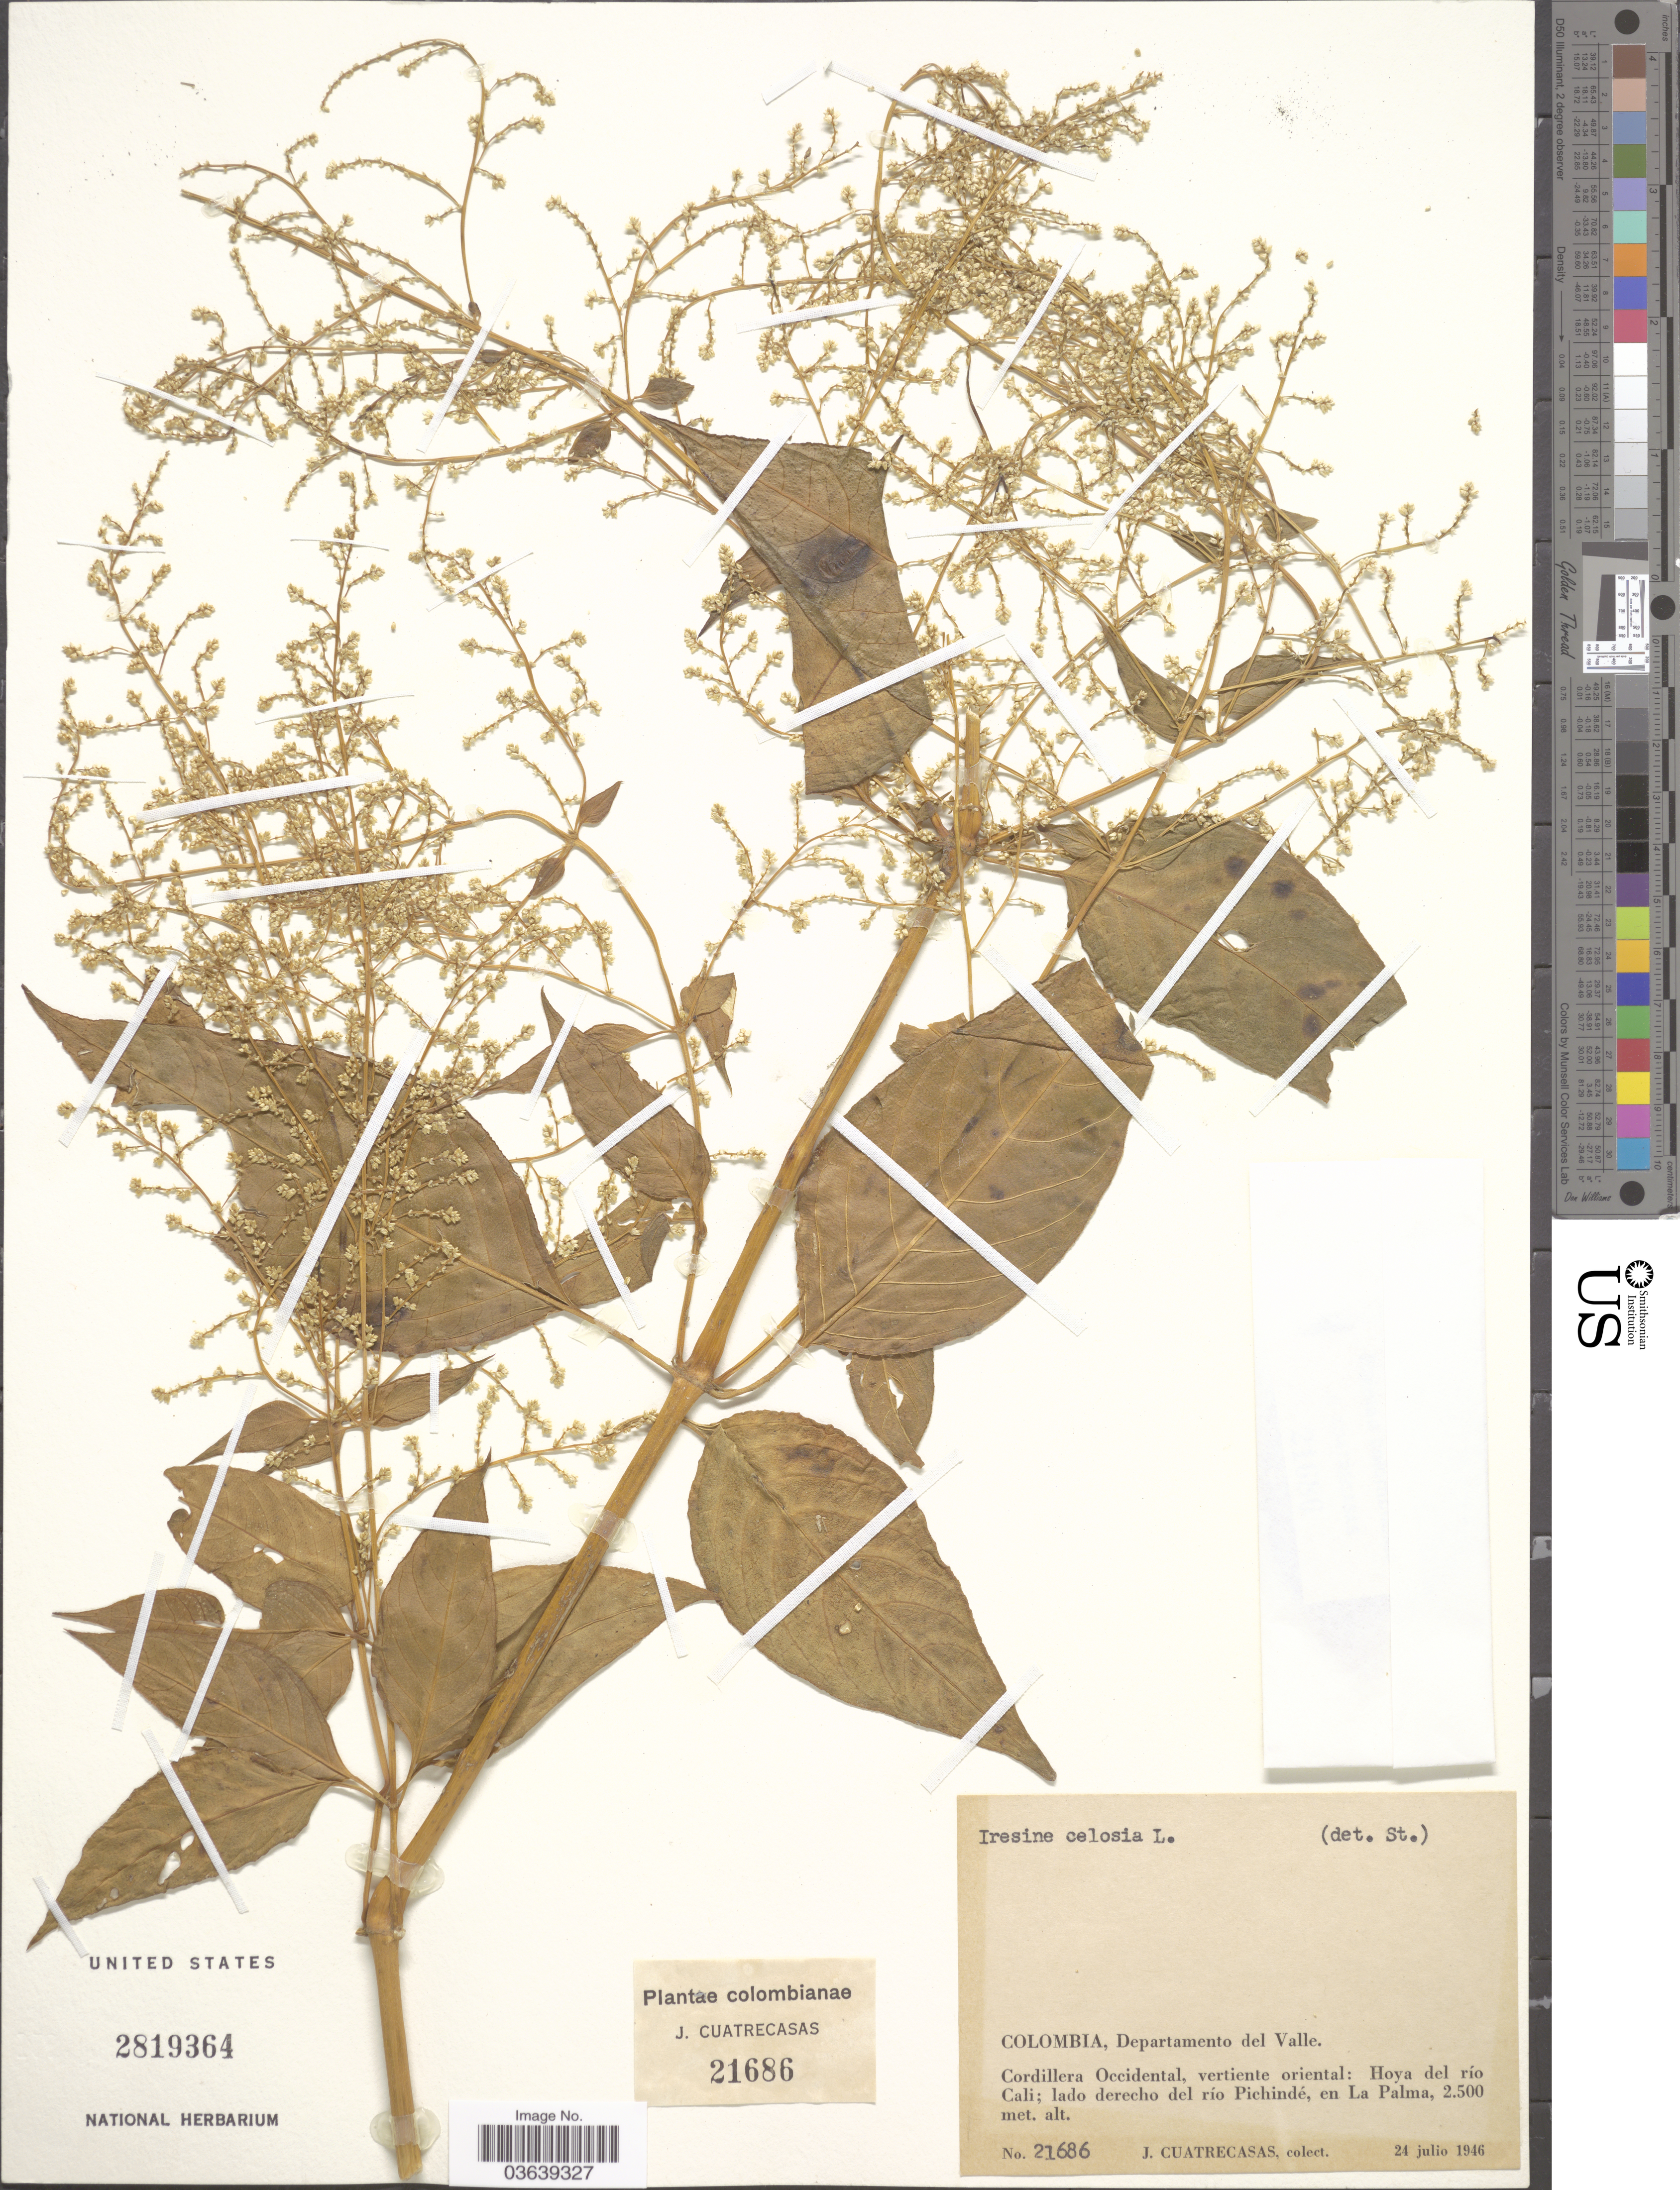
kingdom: Plantae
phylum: Tracheophyta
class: Magnoliopsida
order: Caryophyllales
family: Amaranthaceae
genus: Iresine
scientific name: Iresine celosia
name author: L.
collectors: J. Cuatrecasas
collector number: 21686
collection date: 1946-07-24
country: Colombia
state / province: Valle del Cauca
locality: Departamento del Valle. Cordillera Occidental, vertiente oriental: Hoya del río Cali; lado derecho del río Pichindé, en La Palma.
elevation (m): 2500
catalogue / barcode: US 2819364